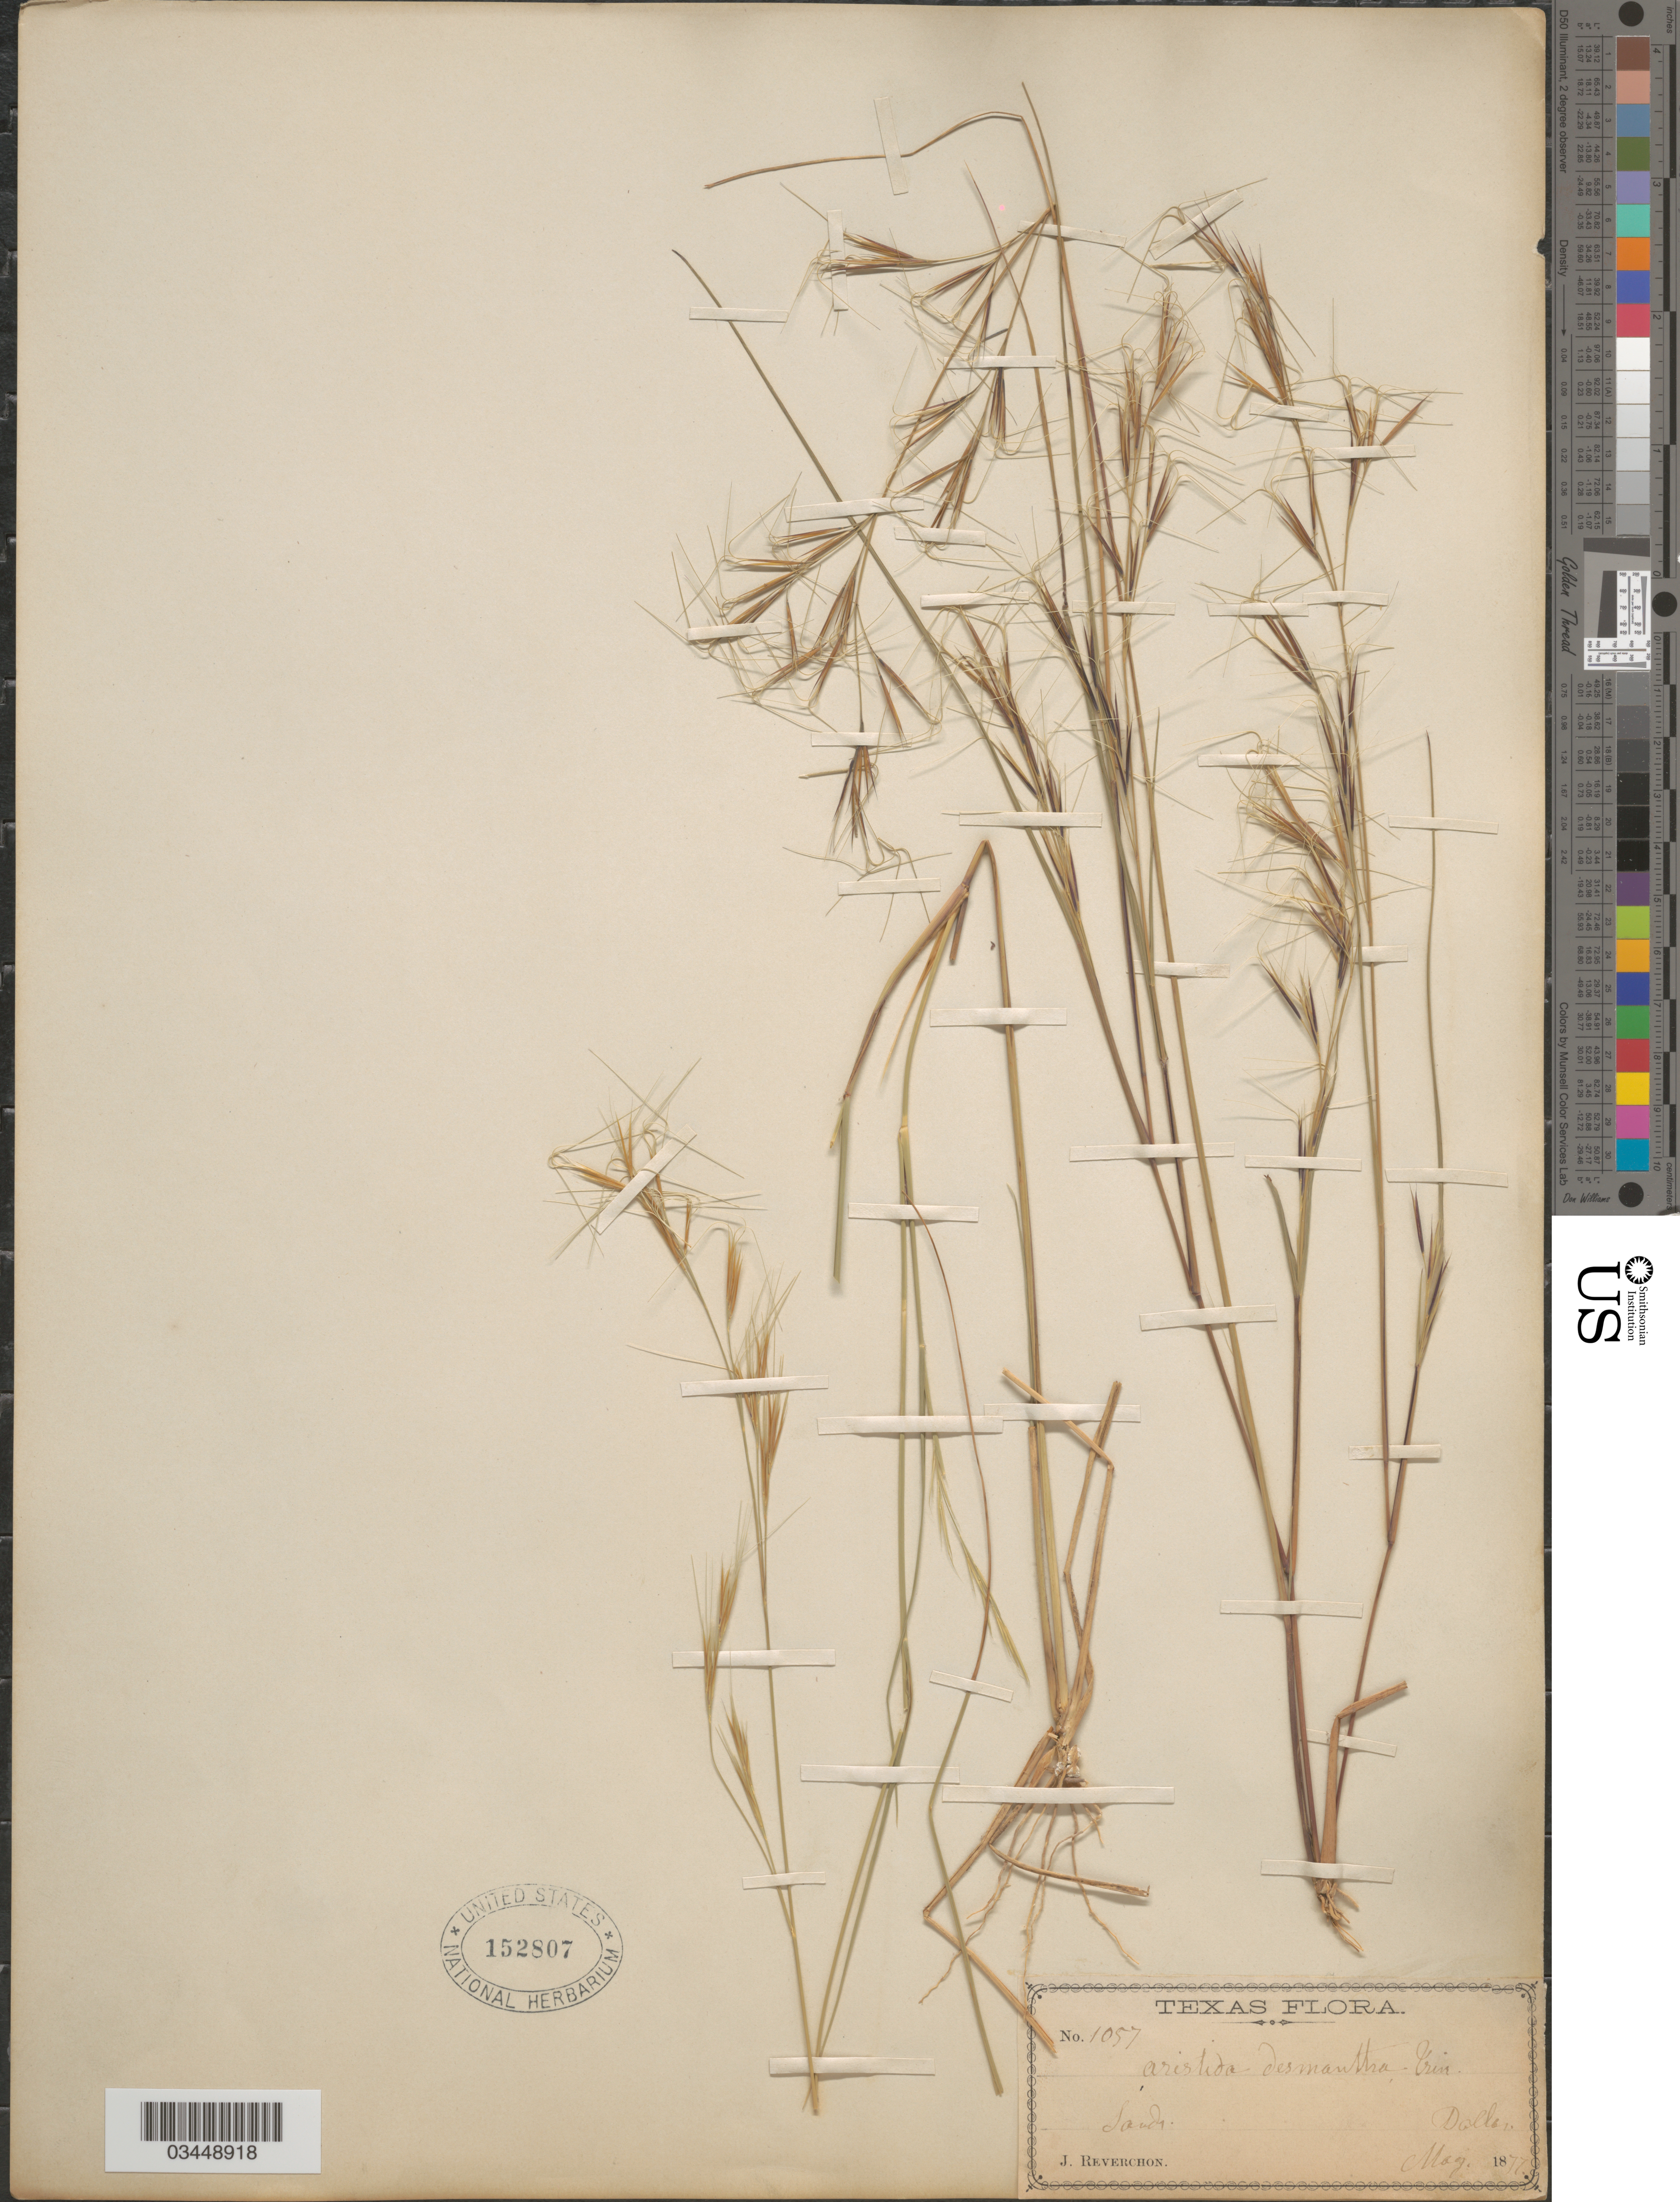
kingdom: Plantae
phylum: Tracheophyta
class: Liliopsida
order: Poales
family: Poaceae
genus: Aristida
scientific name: Aristida desmantha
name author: Trin. & Rupr.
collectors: J. Reverchon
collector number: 1057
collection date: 1877-05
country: United States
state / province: Texas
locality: Sands. Dallas.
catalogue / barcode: US 152807